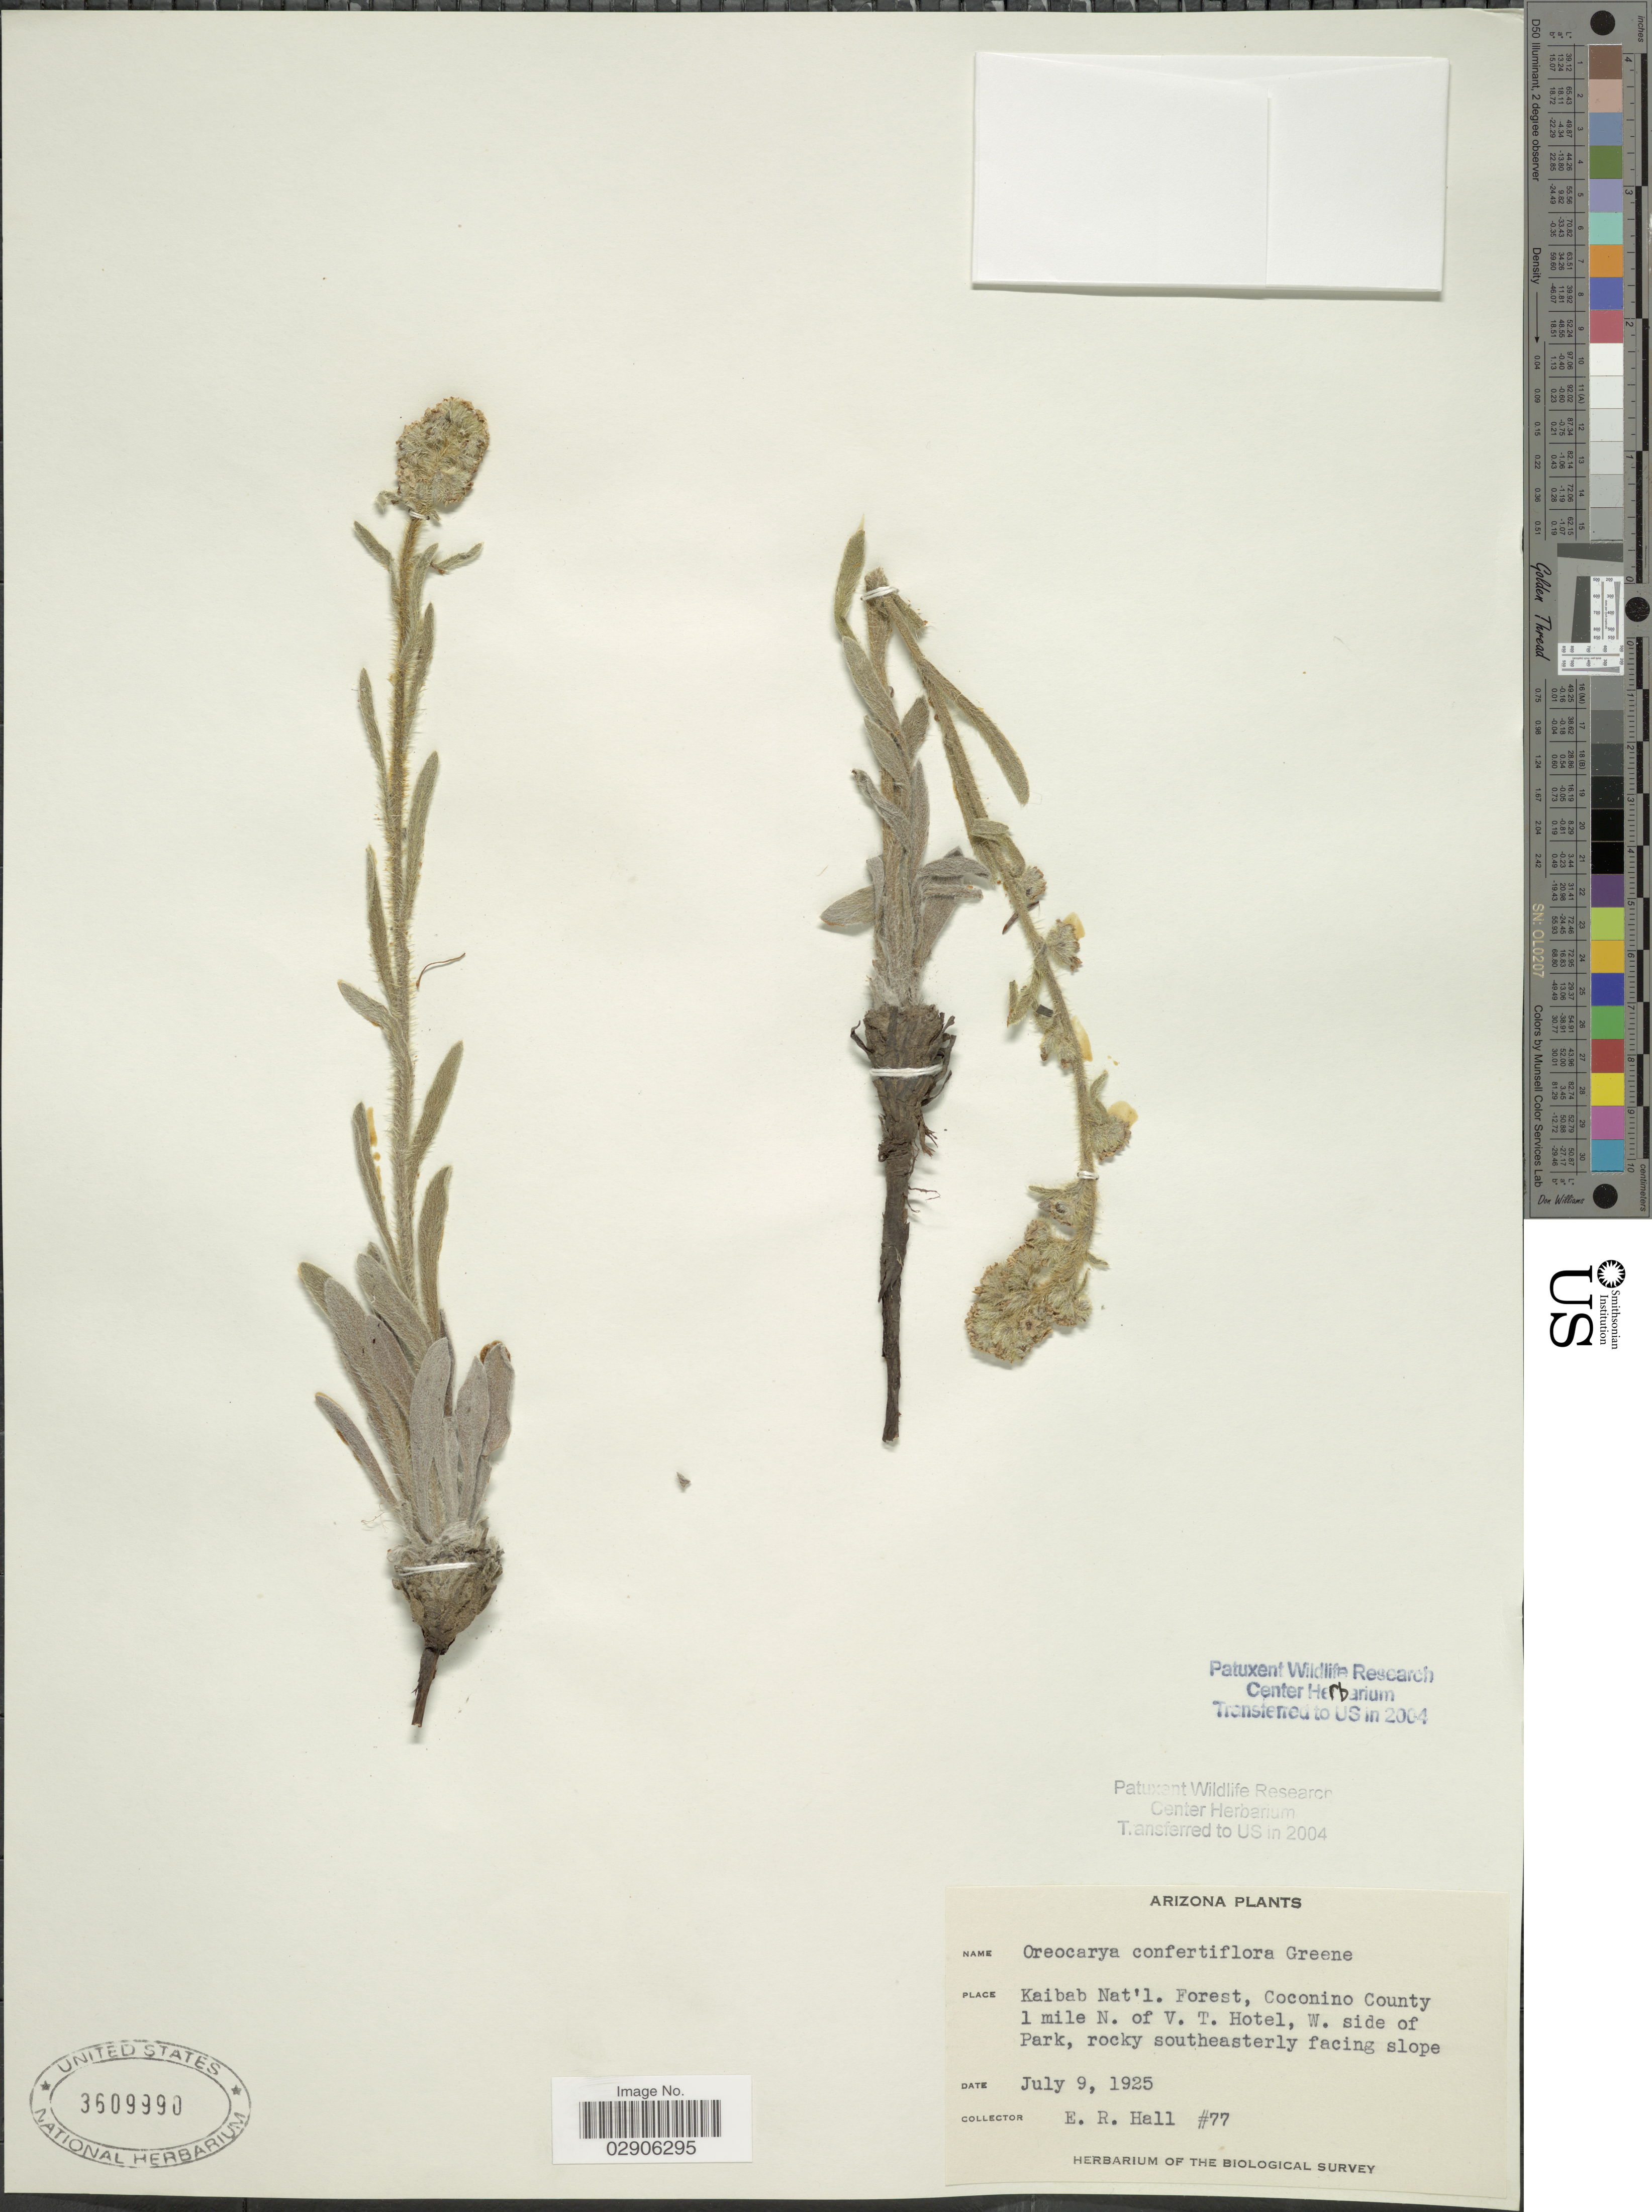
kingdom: Plantae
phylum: Tracheophyta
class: Magnoliopsida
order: Boraginales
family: Boraginaceae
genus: Oreocarya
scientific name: Oreocarya confertiflora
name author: Greene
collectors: E. Hall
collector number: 77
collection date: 1925-07-09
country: United States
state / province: Arizona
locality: Kaibab Nat'l. Forest, Coconino County 1 mile N. of V.T. Hotel, W. side of Park, rocky southeasterly facing slope.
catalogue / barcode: US 3609990